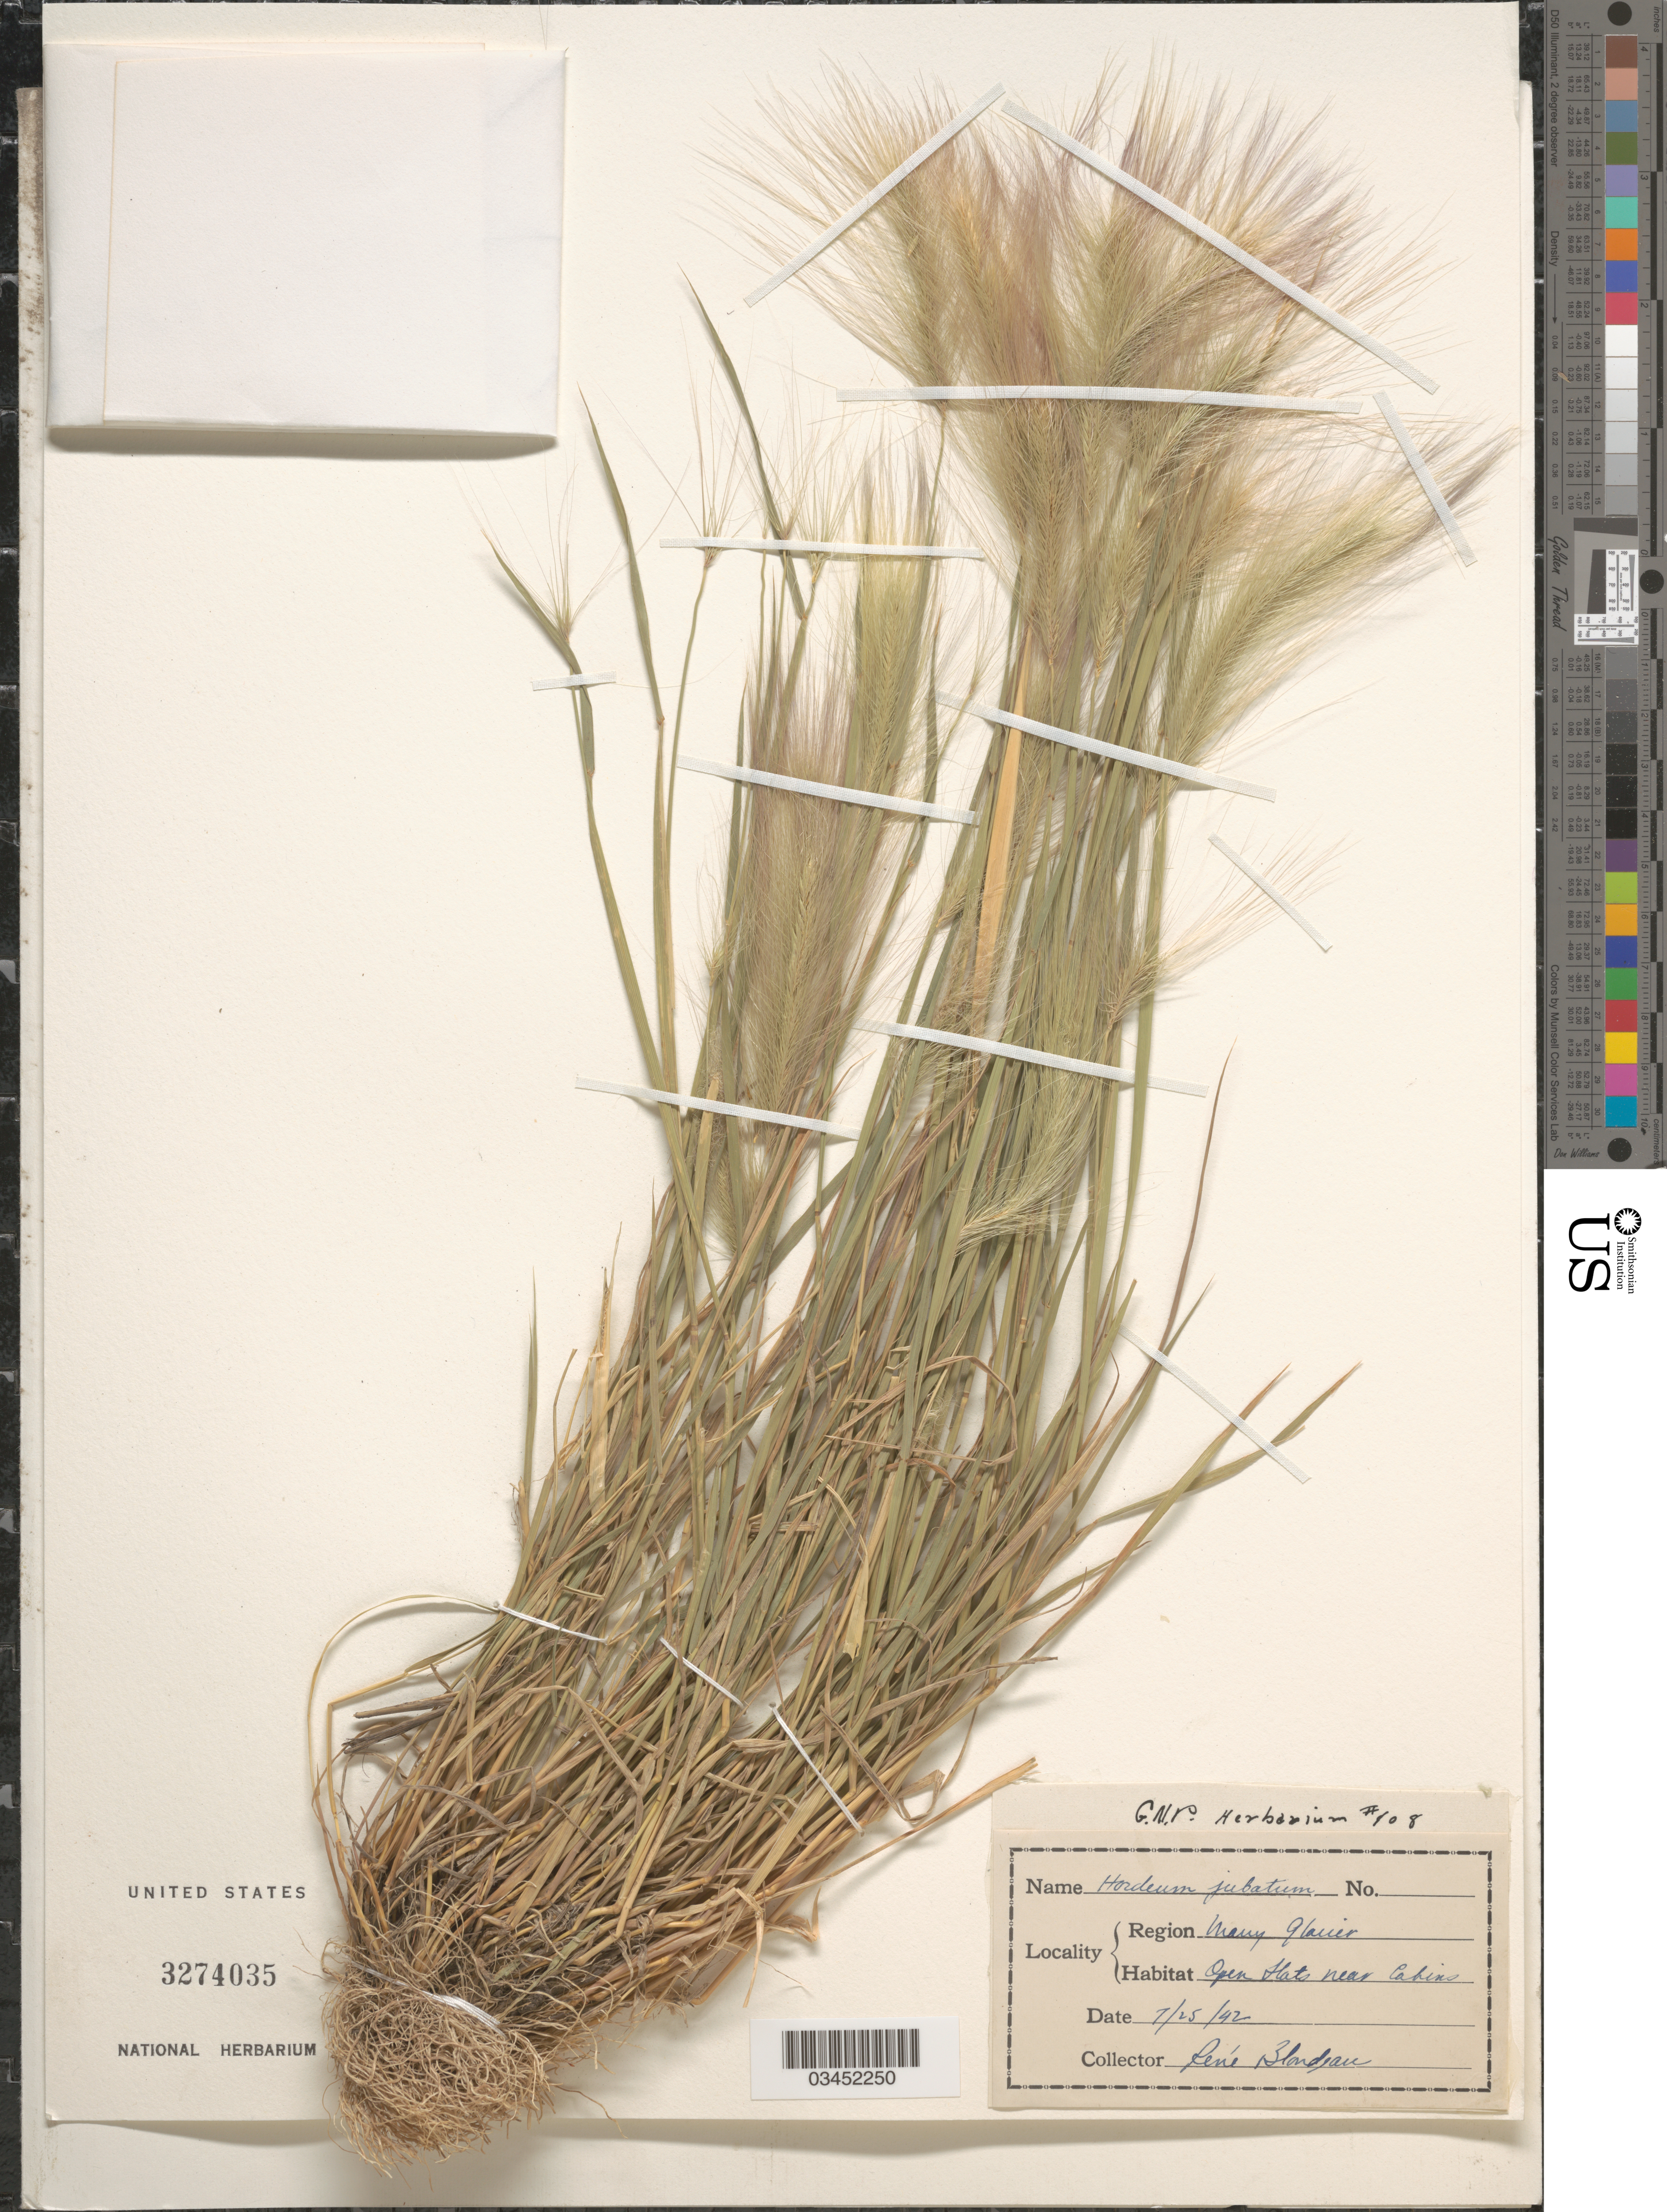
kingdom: Plantae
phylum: Tracheophyta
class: Liliopsida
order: Poales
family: Poaceae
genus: Hordeum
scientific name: Hordeum jubatum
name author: L.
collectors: R. Blandeau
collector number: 108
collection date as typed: Transcribed d/m/y: 25/7/42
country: United States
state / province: Montana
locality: Region Many Glacier. Open flats near Cabins.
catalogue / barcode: US 3274035